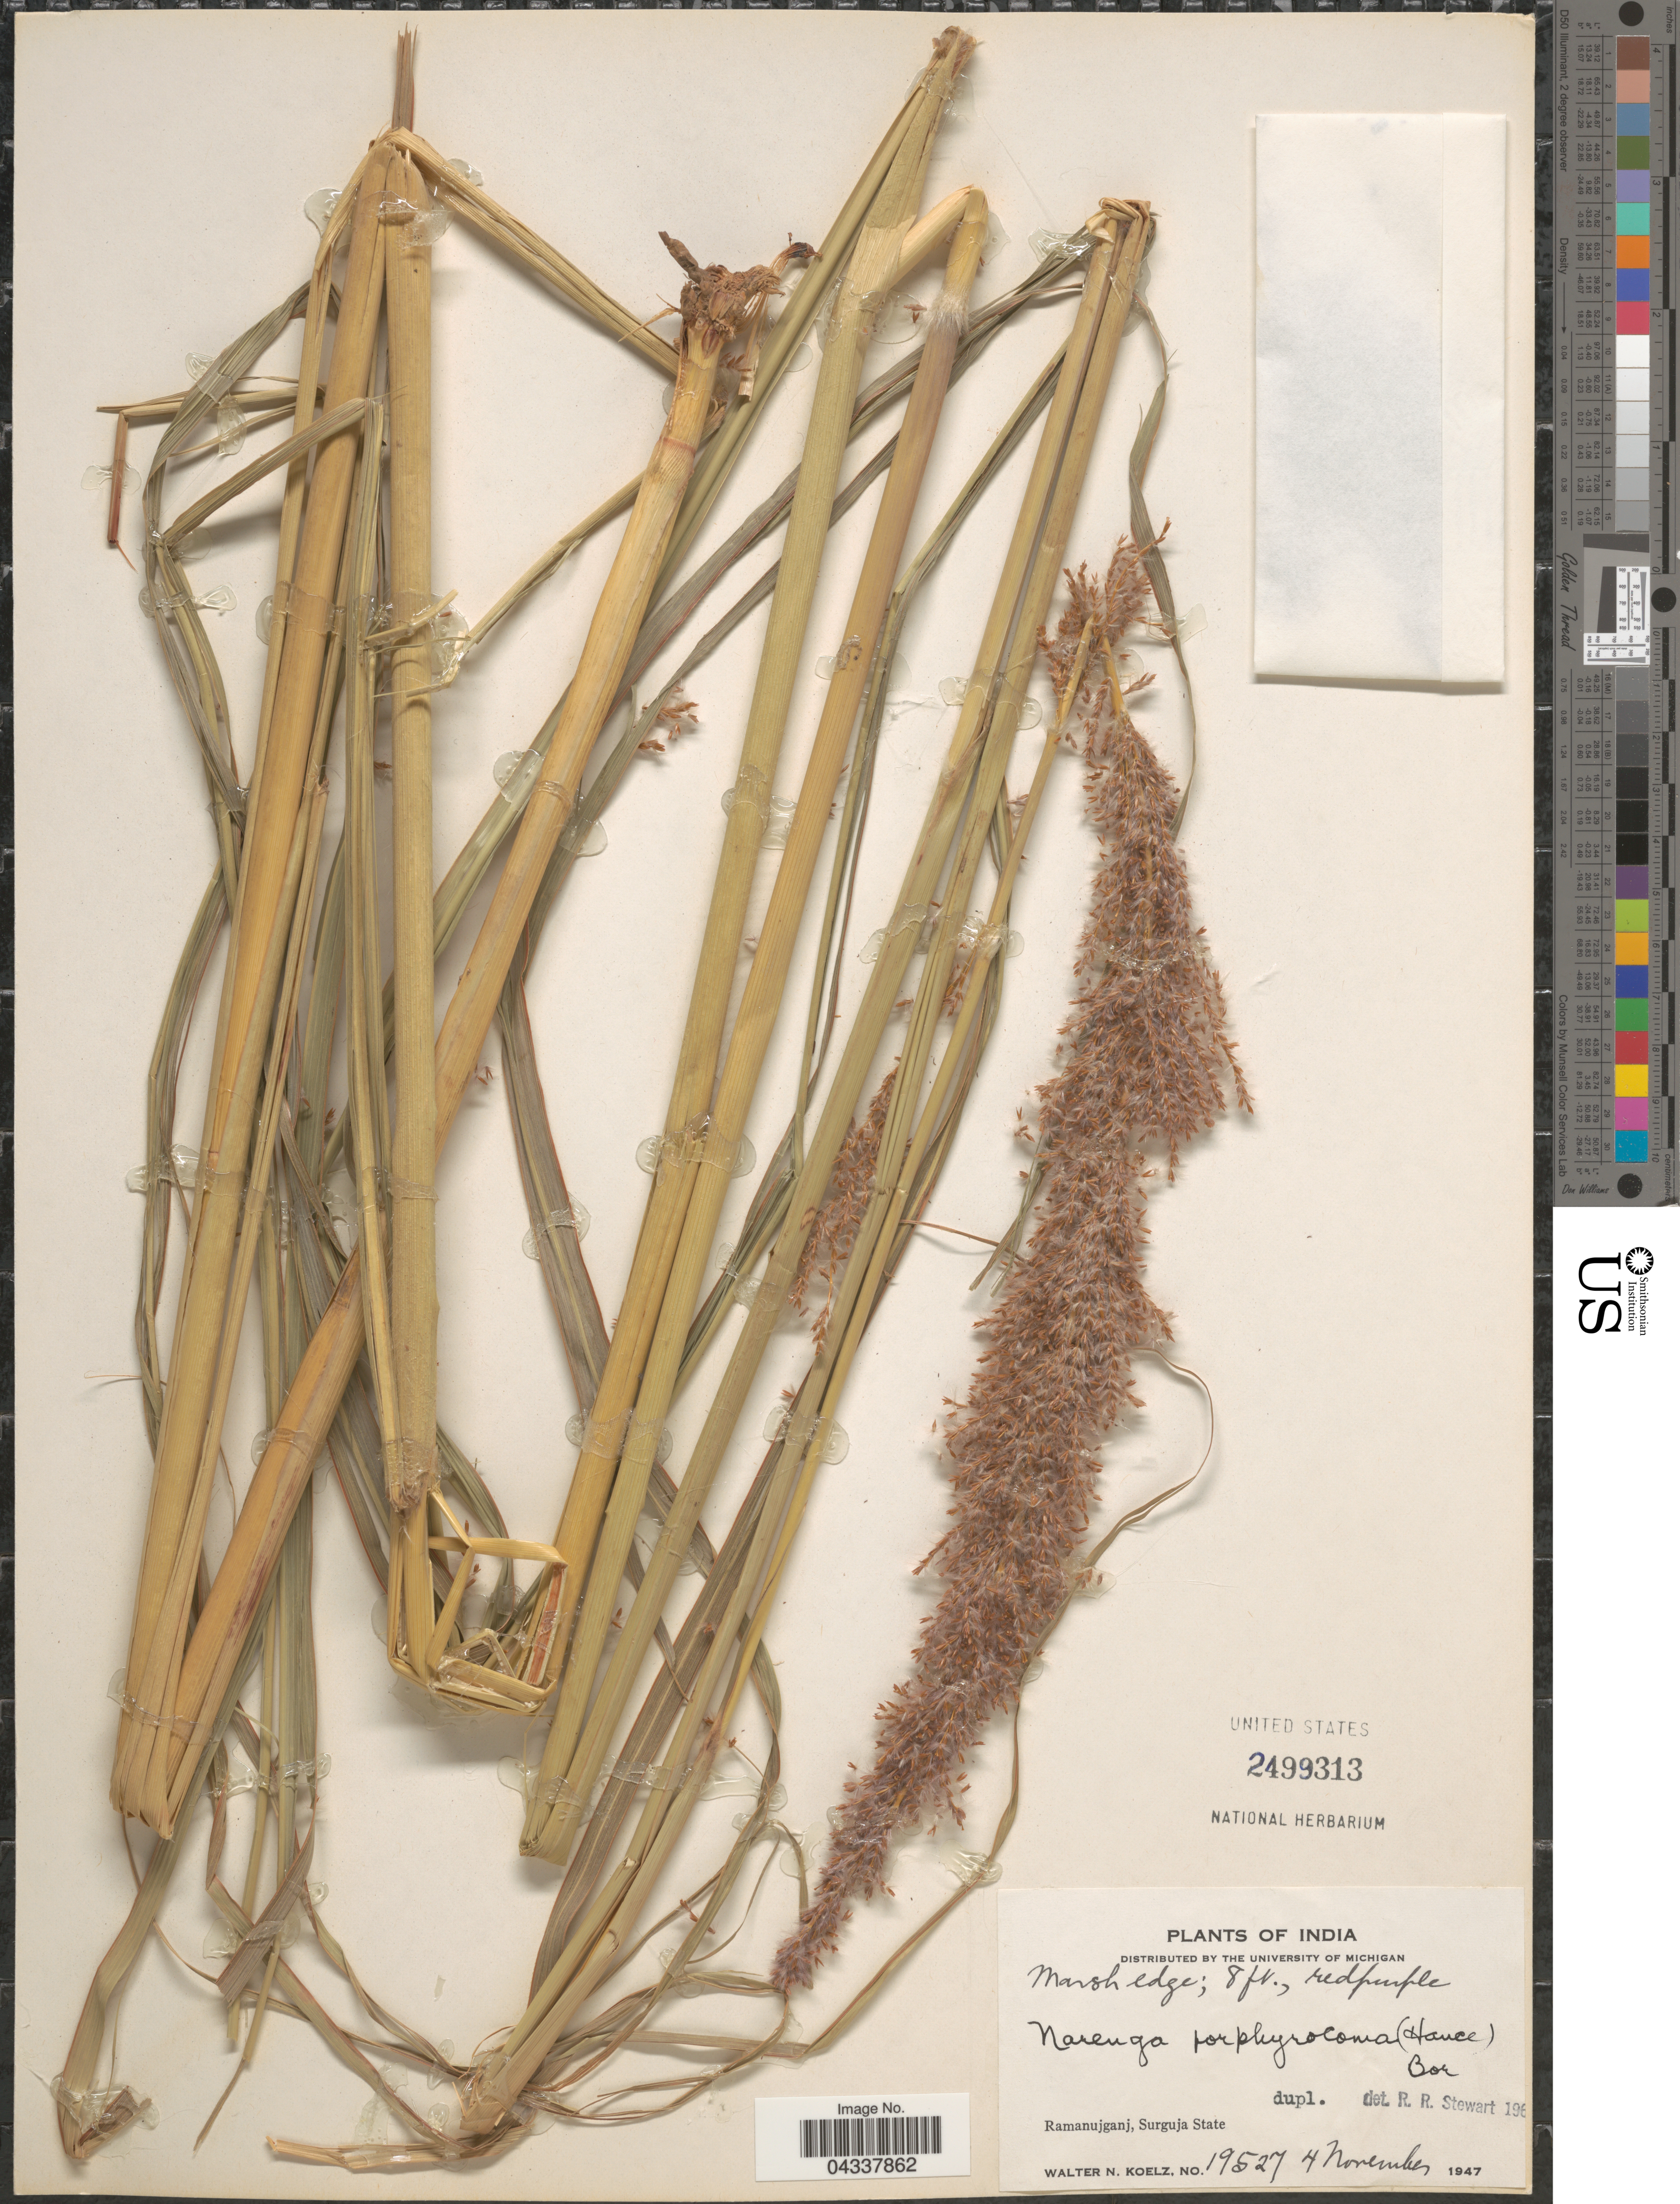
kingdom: Plantae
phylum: Tracheophyta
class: Liliopsida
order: Poales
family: Poaceae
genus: Narenga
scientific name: Narenga porphyrocoma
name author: (Hance) Bor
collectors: W. N. Koelz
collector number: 19527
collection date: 1947-11-04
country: India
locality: Ramanujganj, Surguja State.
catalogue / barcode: US 2499313